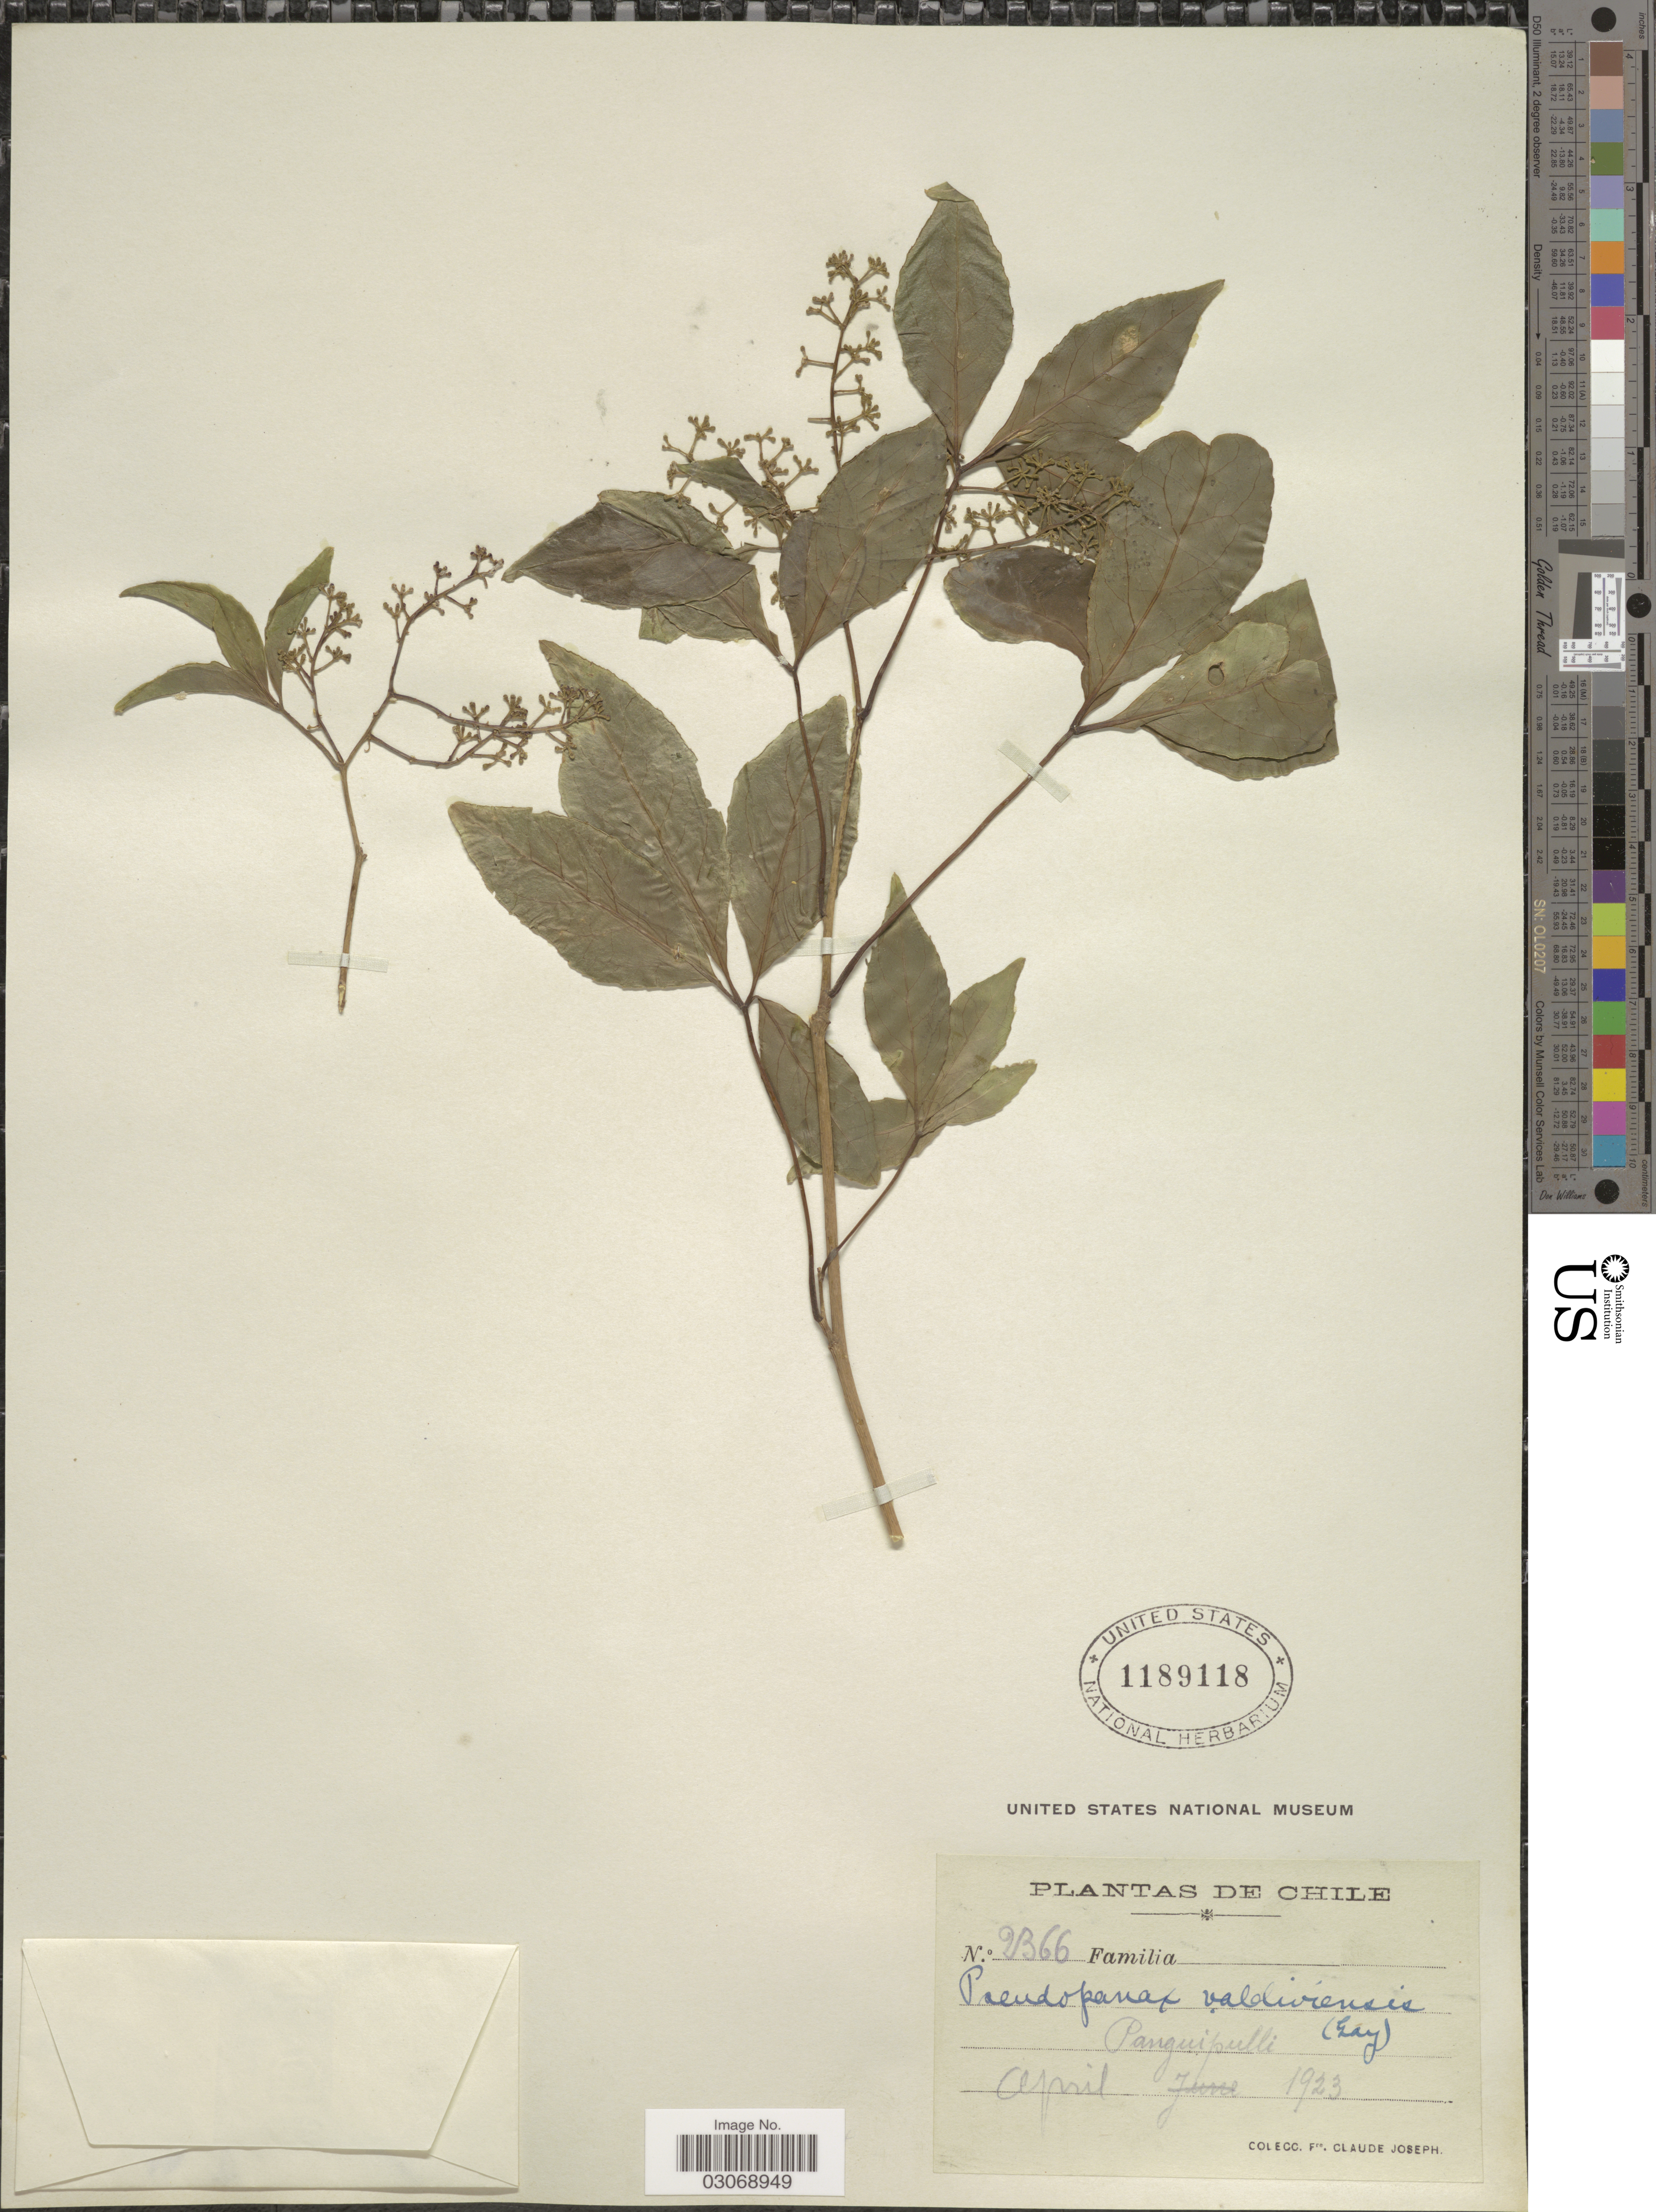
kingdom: Plantae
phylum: Tracheophyta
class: Magnoliopsida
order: Apiales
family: Araliaceae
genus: Pseudopanax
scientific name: Pseudopanax valdiviensis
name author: (Gay) Seem. ex Harms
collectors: Bro. Claude-Joseph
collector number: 2366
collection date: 1923-04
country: Chile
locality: Panguipulli.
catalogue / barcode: US 1189118